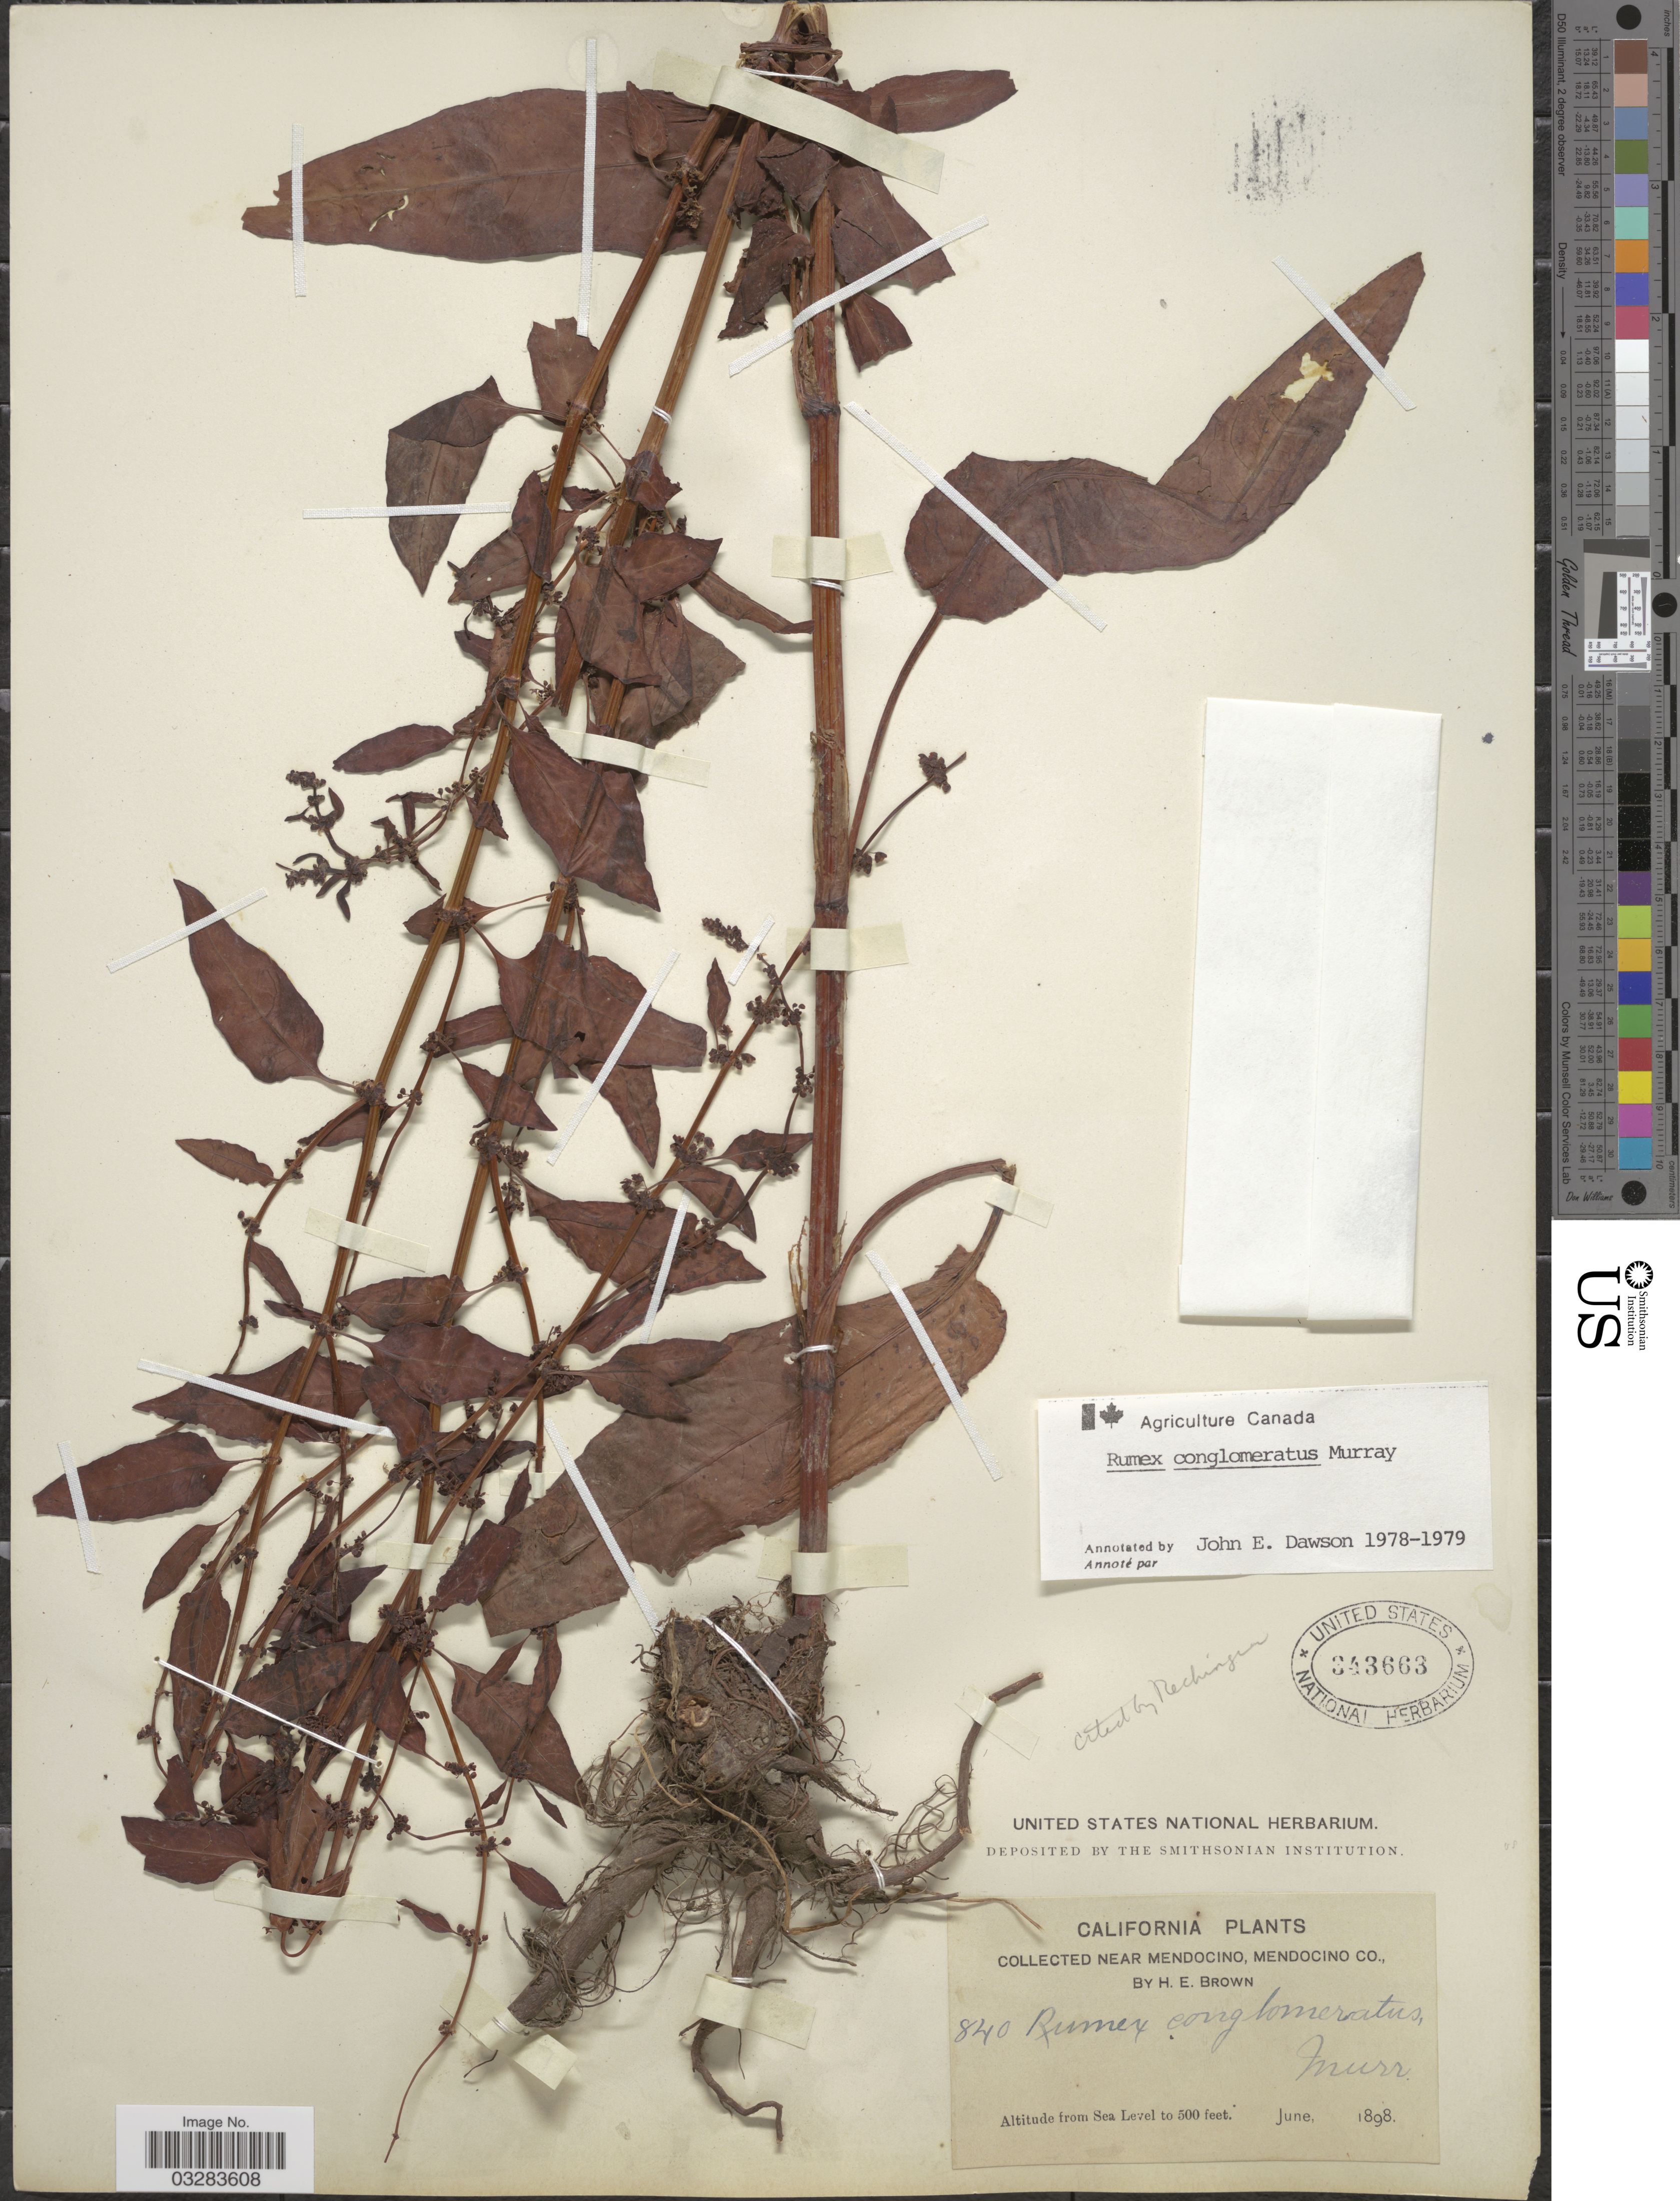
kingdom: Plantae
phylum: Tracheophyta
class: Magnoliopsida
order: Caryophyllales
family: Polygonaceae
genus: Rumex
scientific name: Rumex conglomeratus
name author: Murray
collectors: H. E. Brown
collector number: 840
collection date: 1898-06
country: United States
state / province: California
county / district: Mendocino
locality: Near Mendocino, Mendocino Co.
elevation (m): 0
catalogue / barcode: US 343663